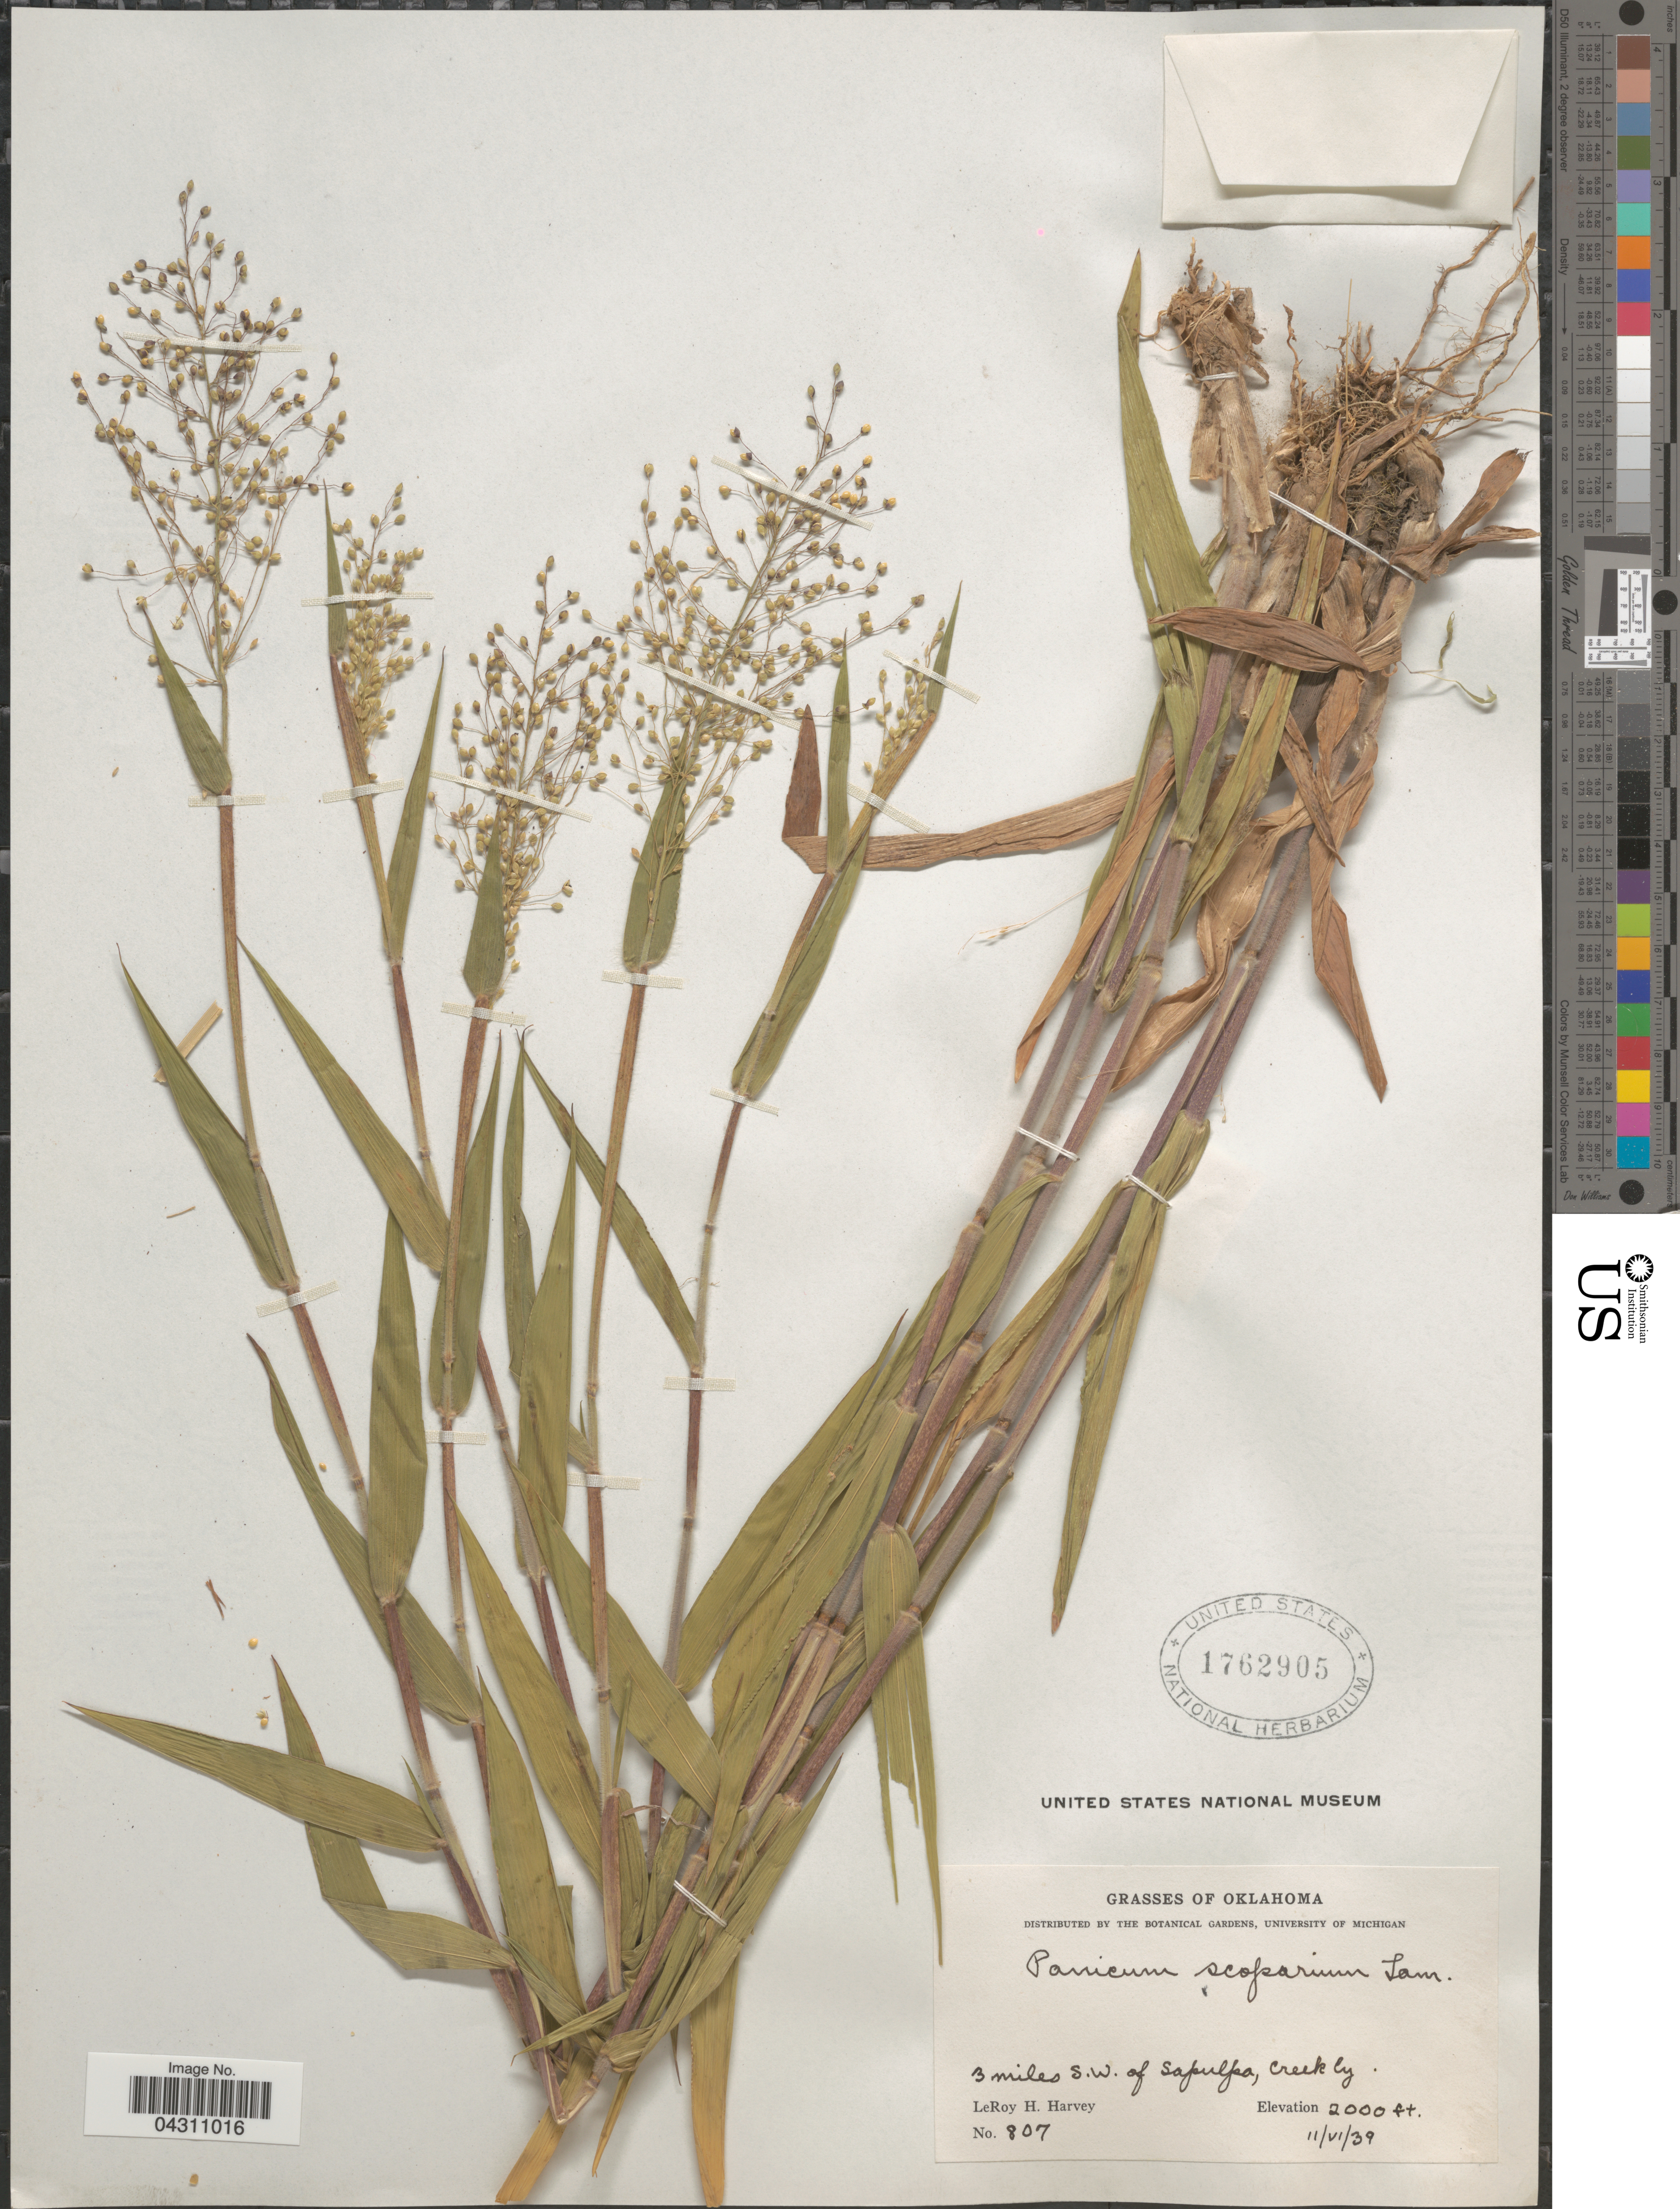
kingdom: Plantae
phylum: Tracheophyta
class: Liliopsida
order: Poales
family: Poaceae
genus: Dichanthelium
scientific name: Dichanthelium scoparium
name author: (Lam.) Gould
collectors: L. H. Harvey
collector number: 807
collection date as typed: Transcribed d/m/y: 11/6/39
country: United States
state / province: Oklahoma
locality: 3 miles S.W. of Sapulpa, Creek Cy.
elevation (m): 610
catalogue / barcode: US 1762905